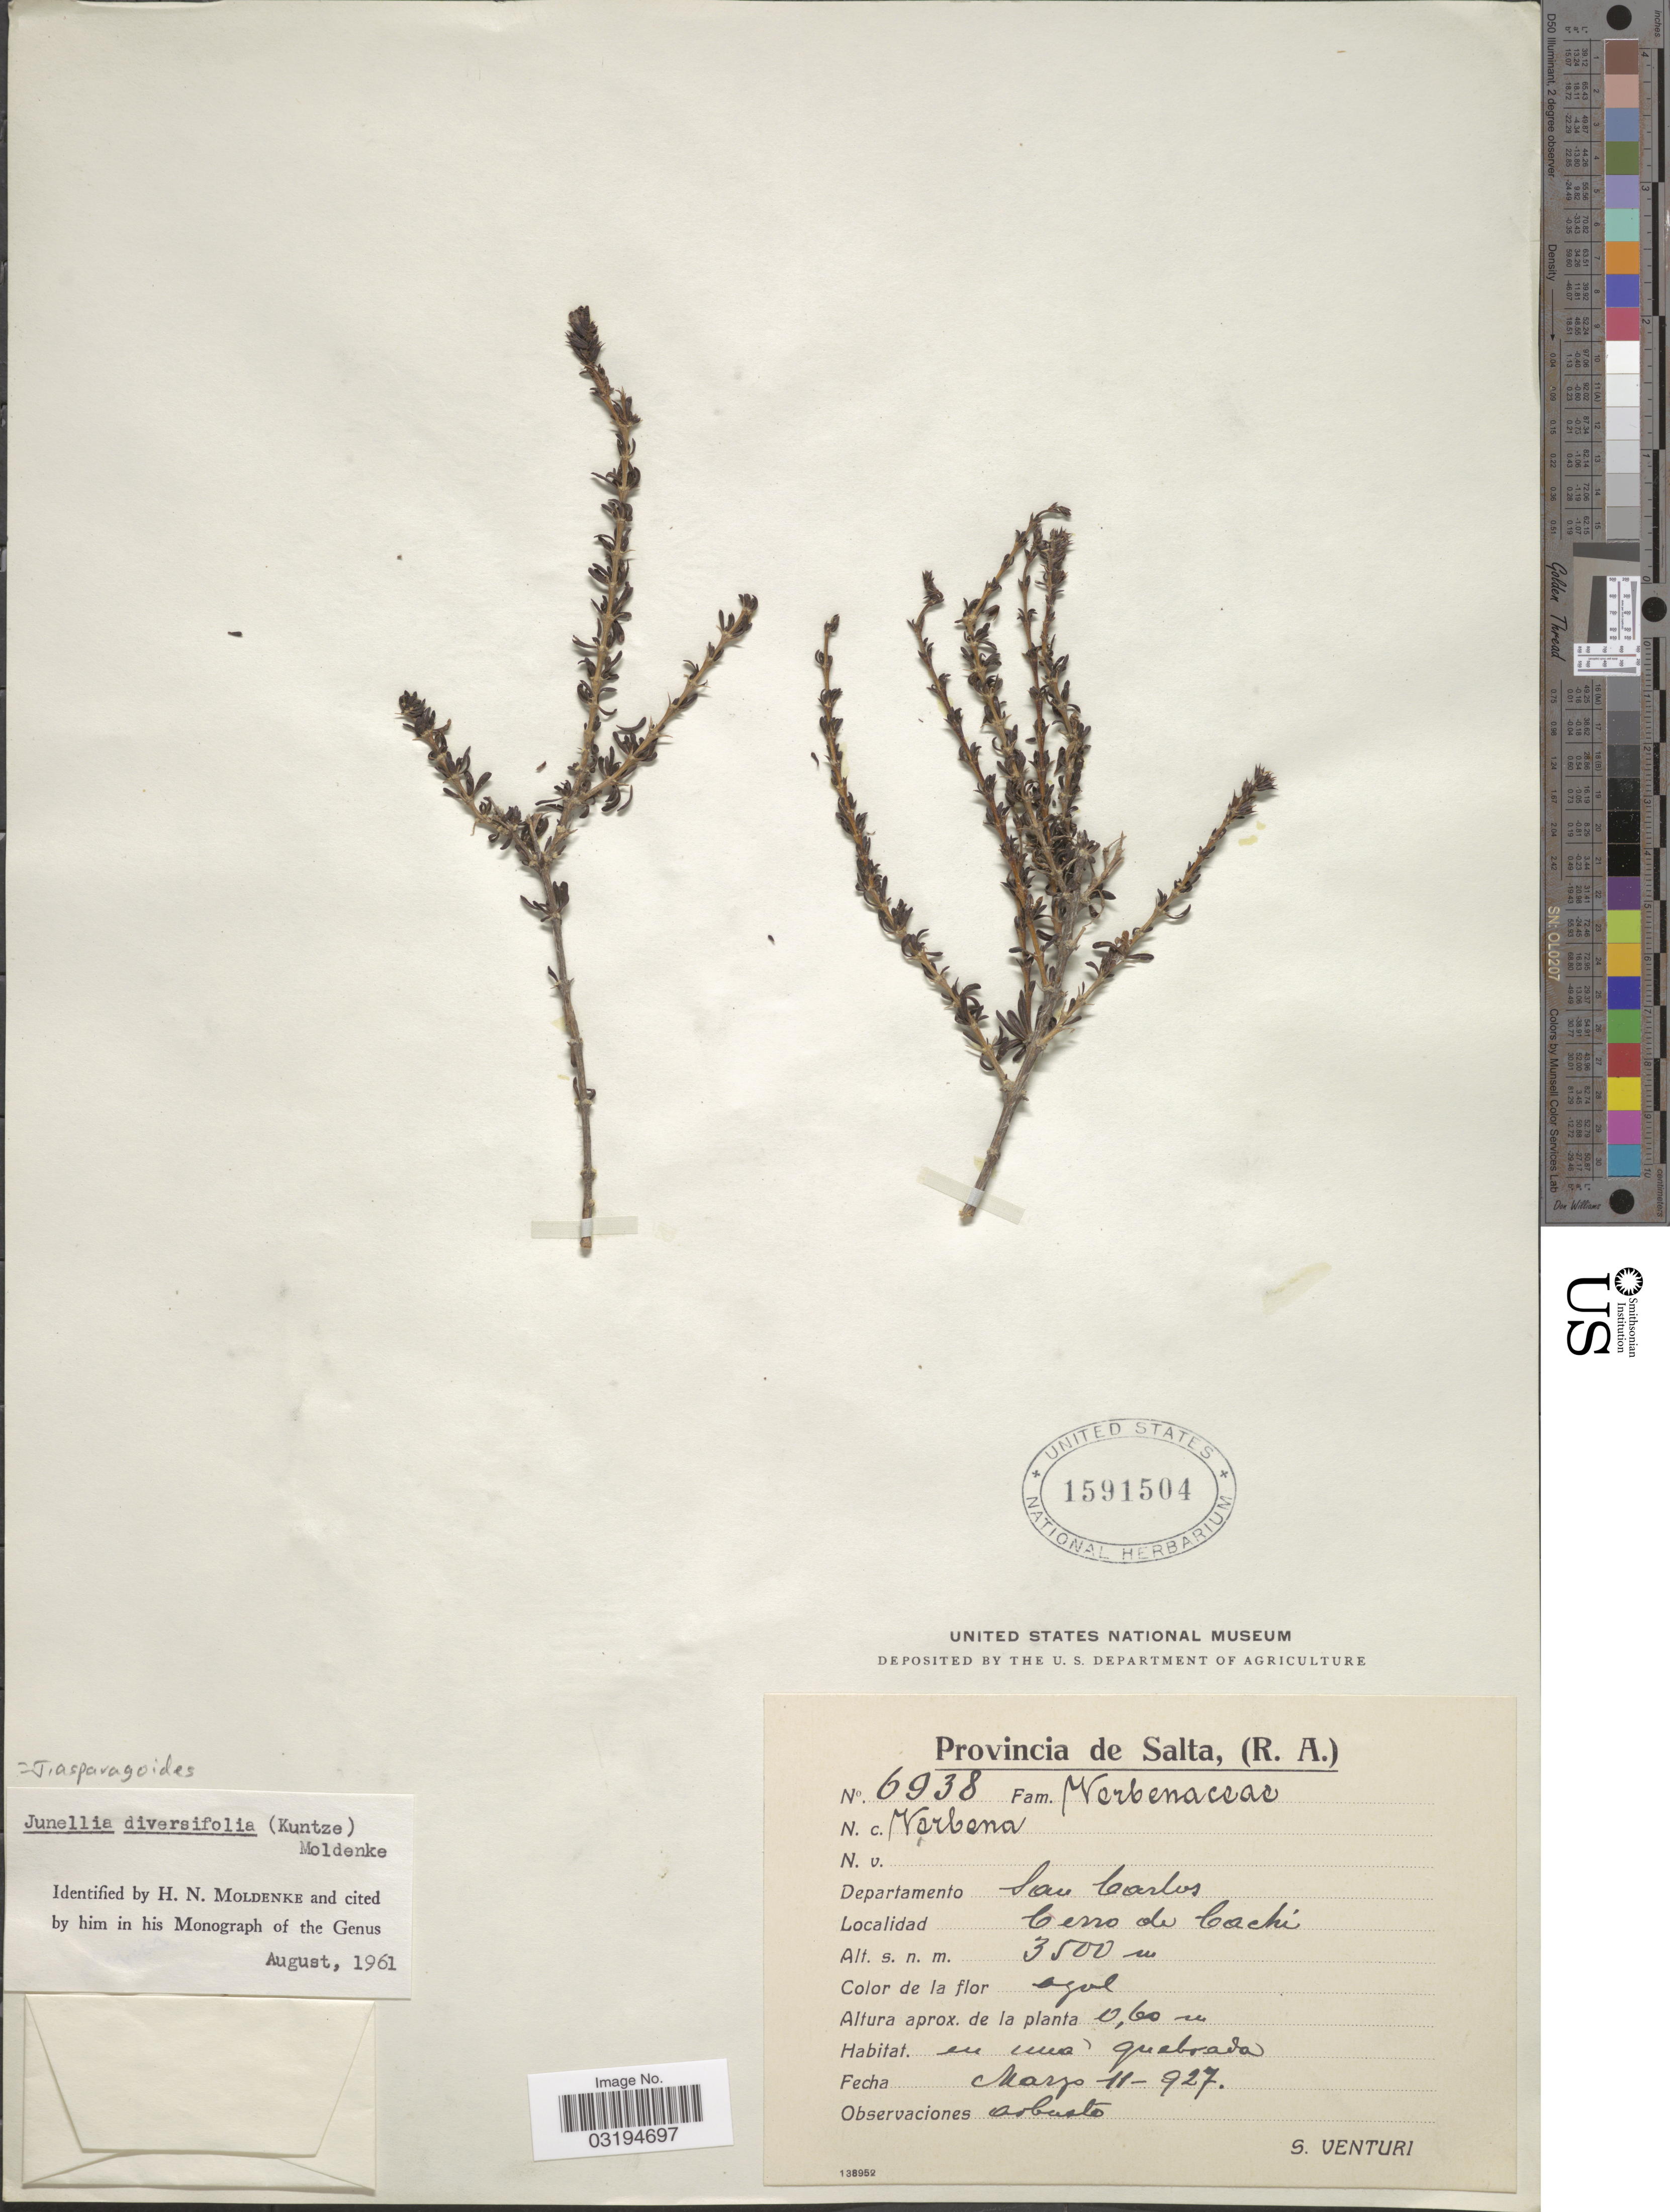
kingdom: Plantae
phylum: Tracheophyta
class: Magnoliopsida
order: Lamiales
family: Verbenaceae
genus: Junellia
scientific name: Junellia asparagoides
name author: (Gillies & Hook.) Moldenke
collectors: S. Venturi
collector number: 6938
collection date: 1927-03-11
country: Argentina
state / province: Salta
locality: Departamento San Carlos. Cerro de Cachi.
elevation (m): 3500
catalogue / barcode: US 1591504